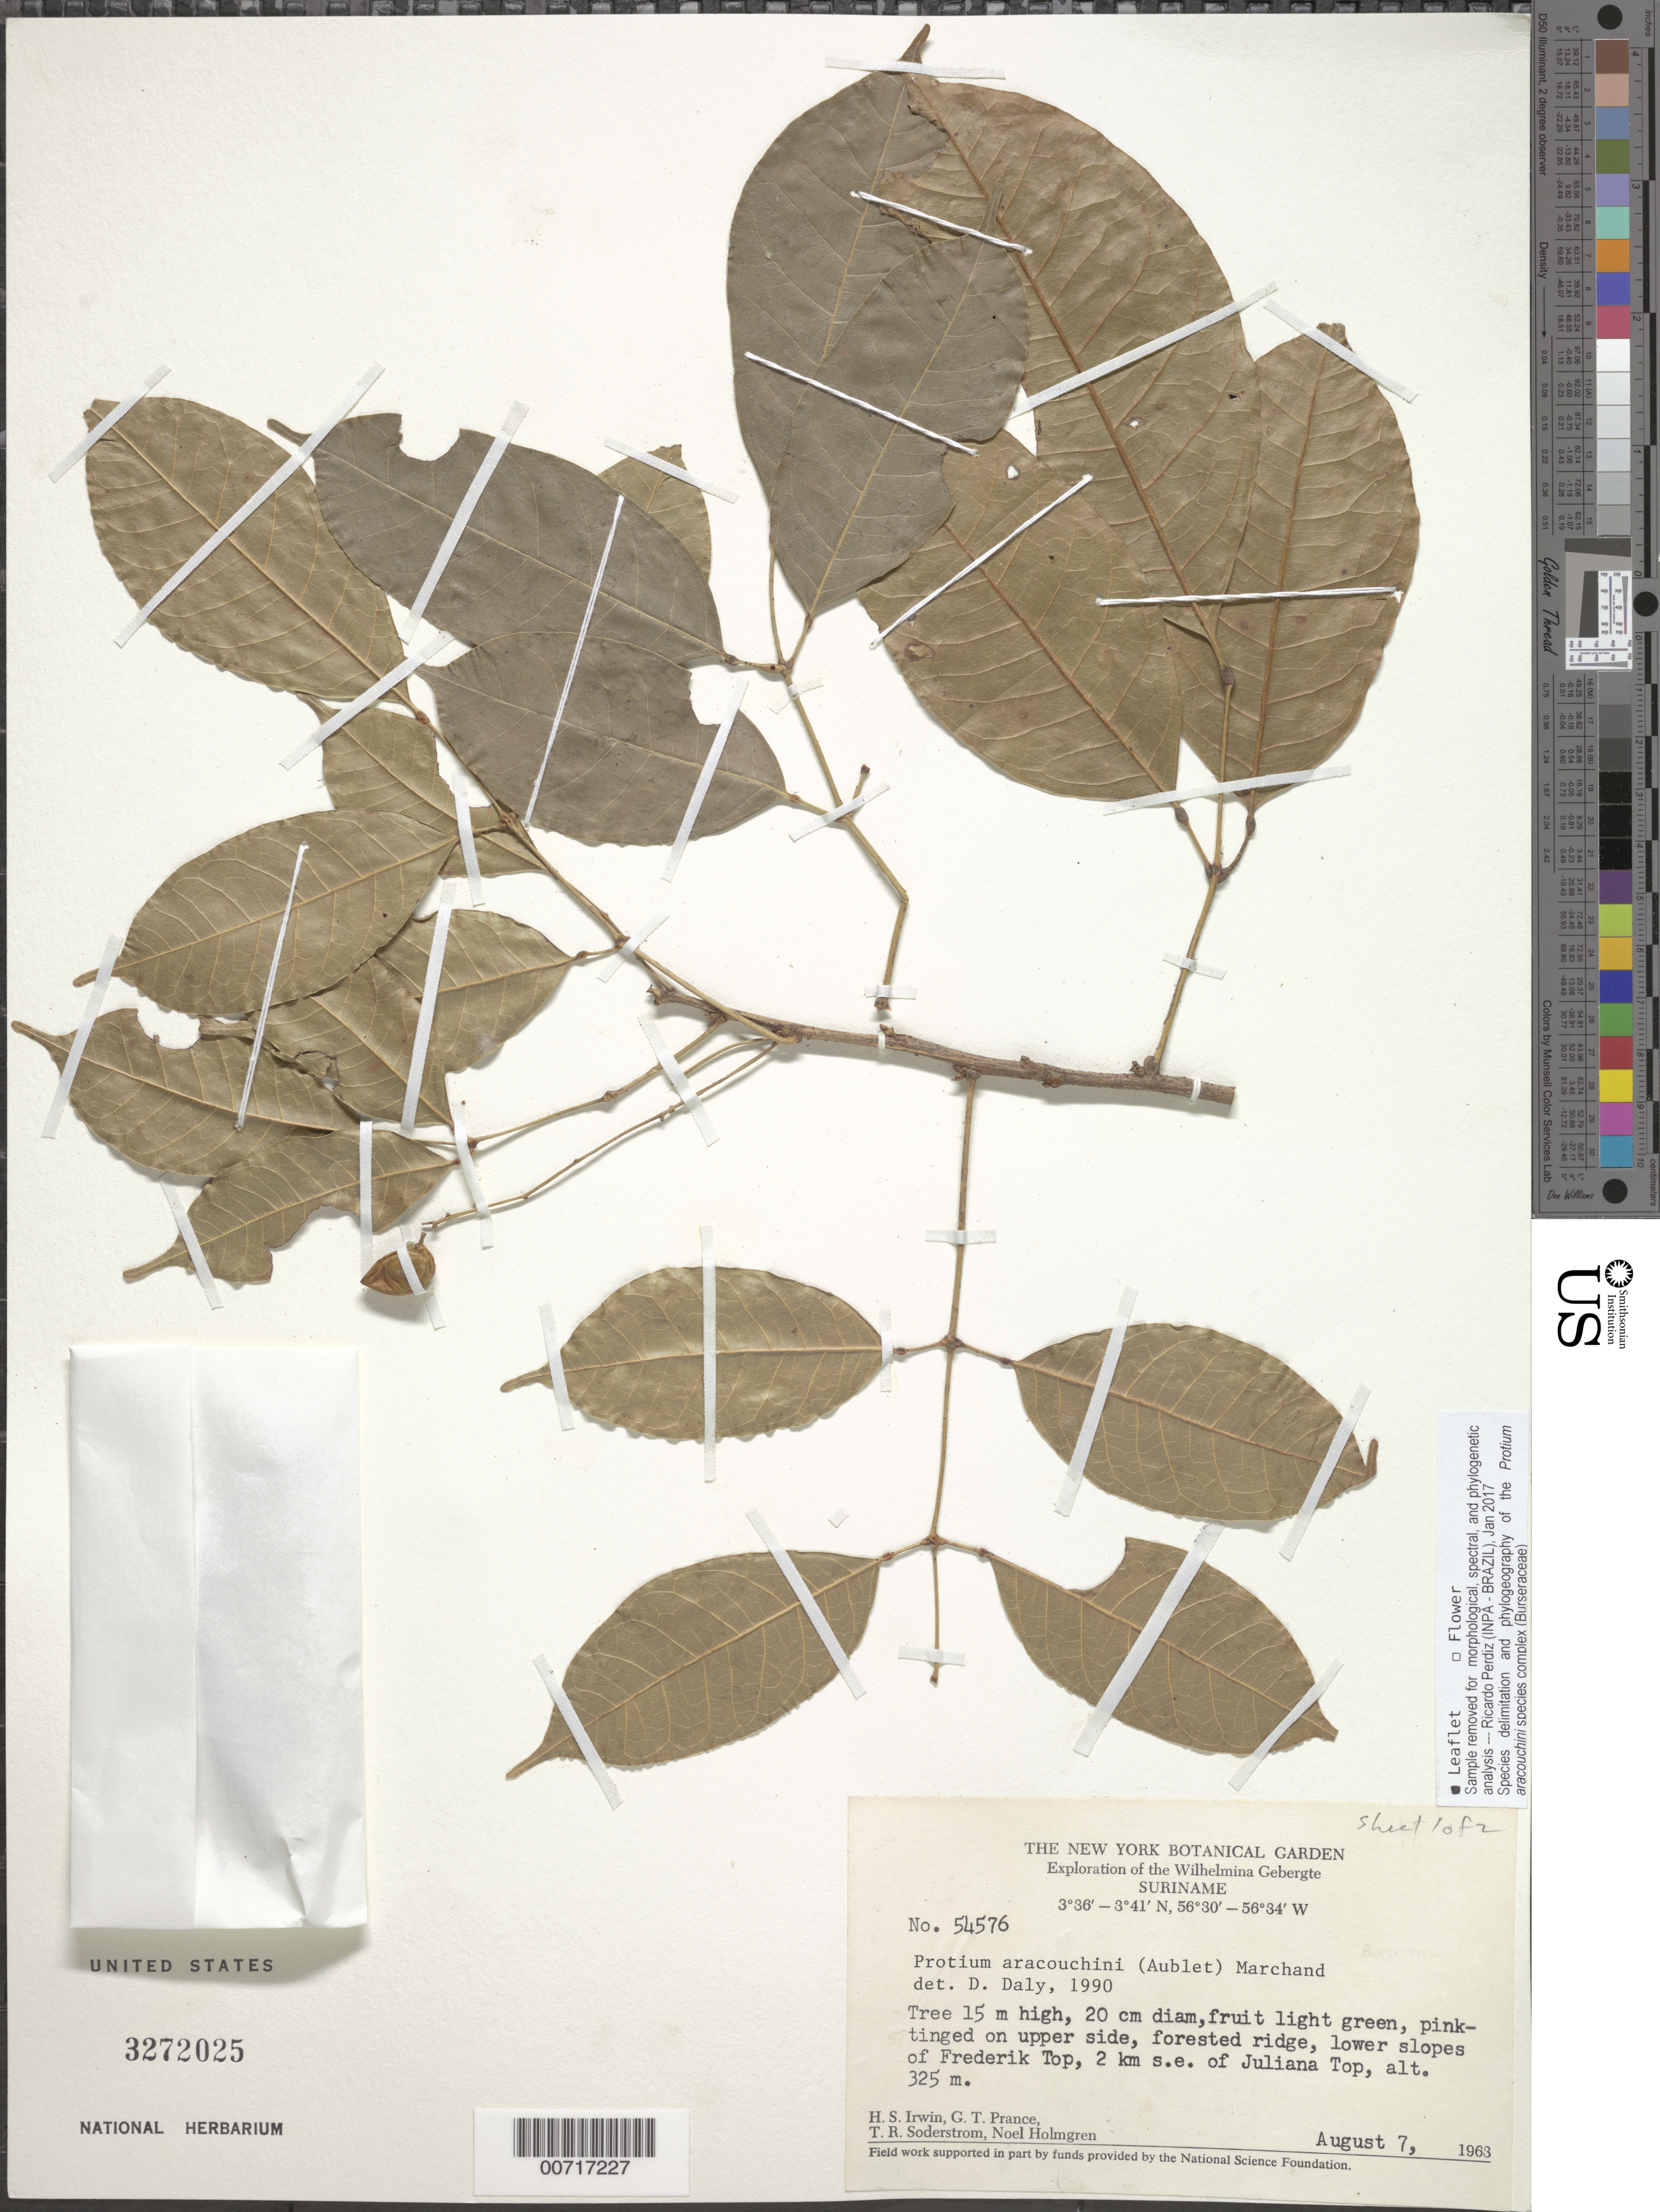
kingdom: Plantae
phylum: Tracheophyta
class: Magnoliopsida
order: Sapindales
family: Burseraceae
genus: Protium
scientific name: Protium aracouchini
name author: (Aubl.) Marchand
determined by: Daly, D. C.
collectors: H. Irwin, G. T. Prance, T. R. Soderstrom & N. H. Holmgren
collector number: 54576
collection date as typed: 7-Aug-63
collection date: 1963-08-07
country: Suriname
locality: Frederik Top, 2 km SE of Juliana Top, Wilhelmina Gebergte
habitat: Forested ridge, lower slopes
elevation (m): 325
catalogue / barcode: US 3272025